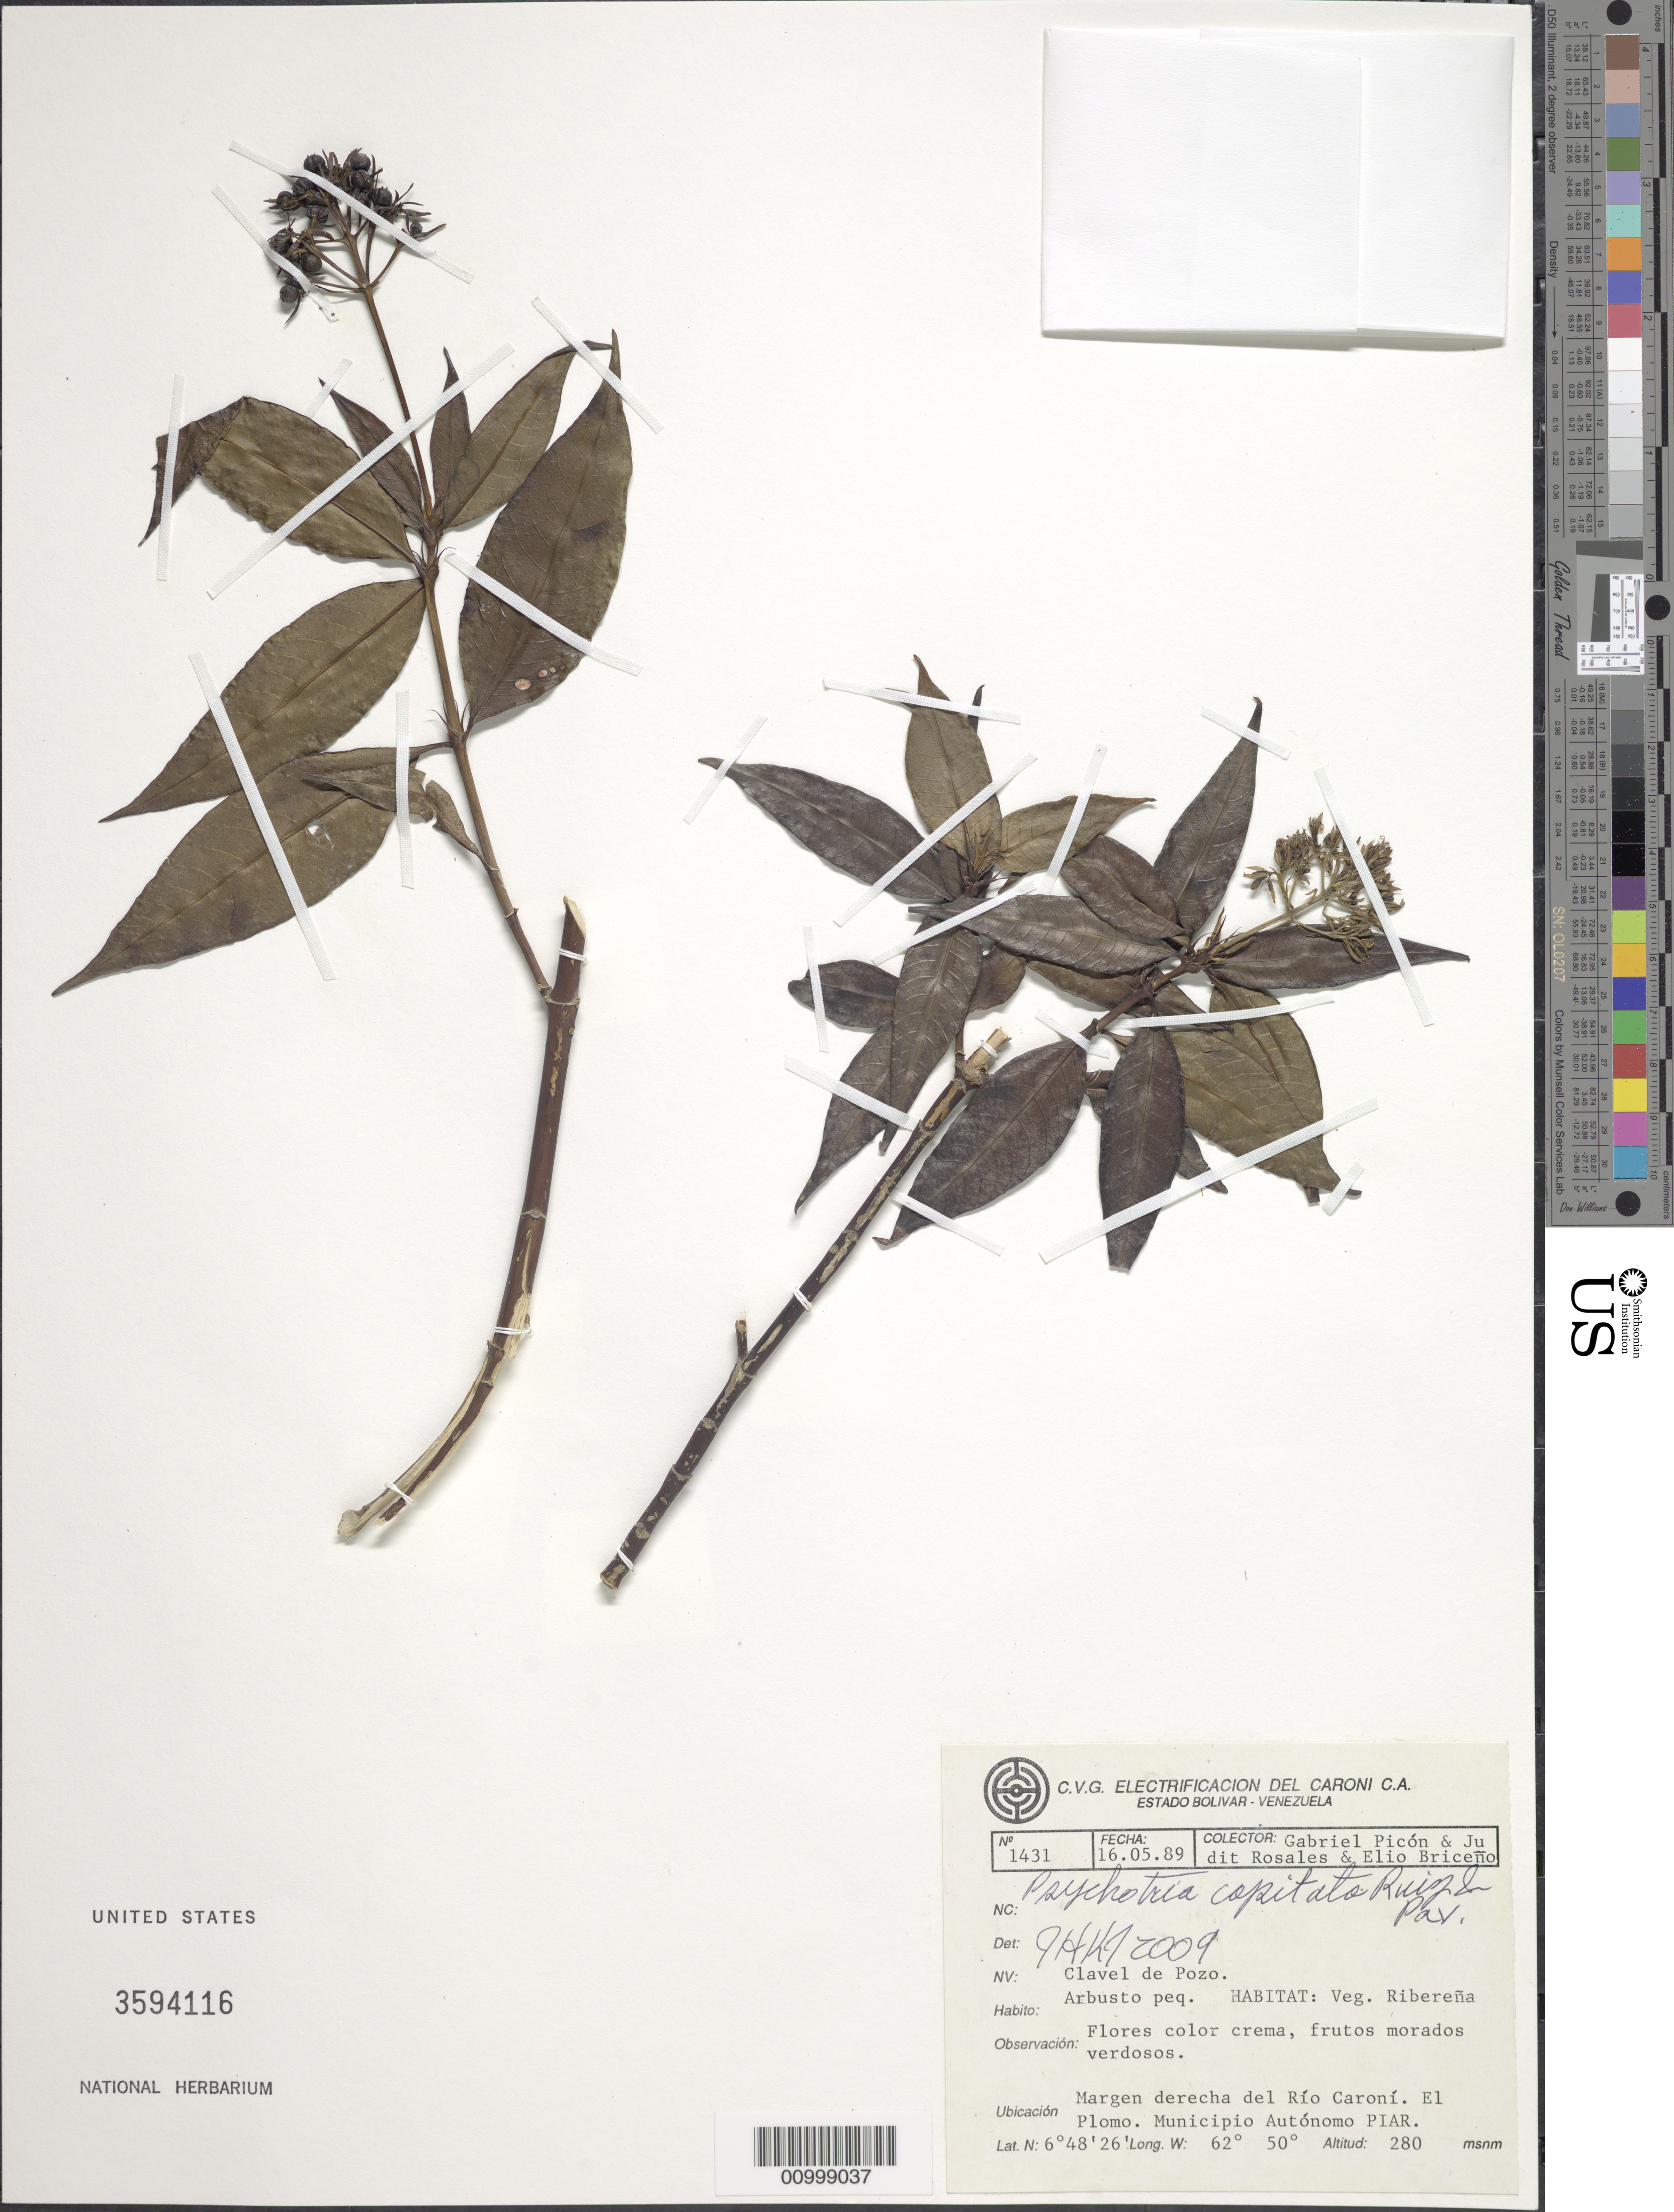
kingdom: Plantae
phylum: Tracheophyta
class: Magnoliopsida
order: Gentianales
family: Rubiaceae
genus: Palicourea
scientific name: Palicourea violacea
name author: (Aubl.) A. Rich.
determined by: Kirkbride, J. H., Jr.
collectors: G. Picón Navas, J. Rosales & E. Briceño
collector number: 1431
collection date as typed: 16-May-89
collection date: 1989-05-16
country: Venezuela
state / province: Bolívar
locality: Mun. Autonomo Piar. Río Caroní. El Plomo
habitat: Vegetation ribereno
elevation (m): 280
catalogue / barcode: US 3594116